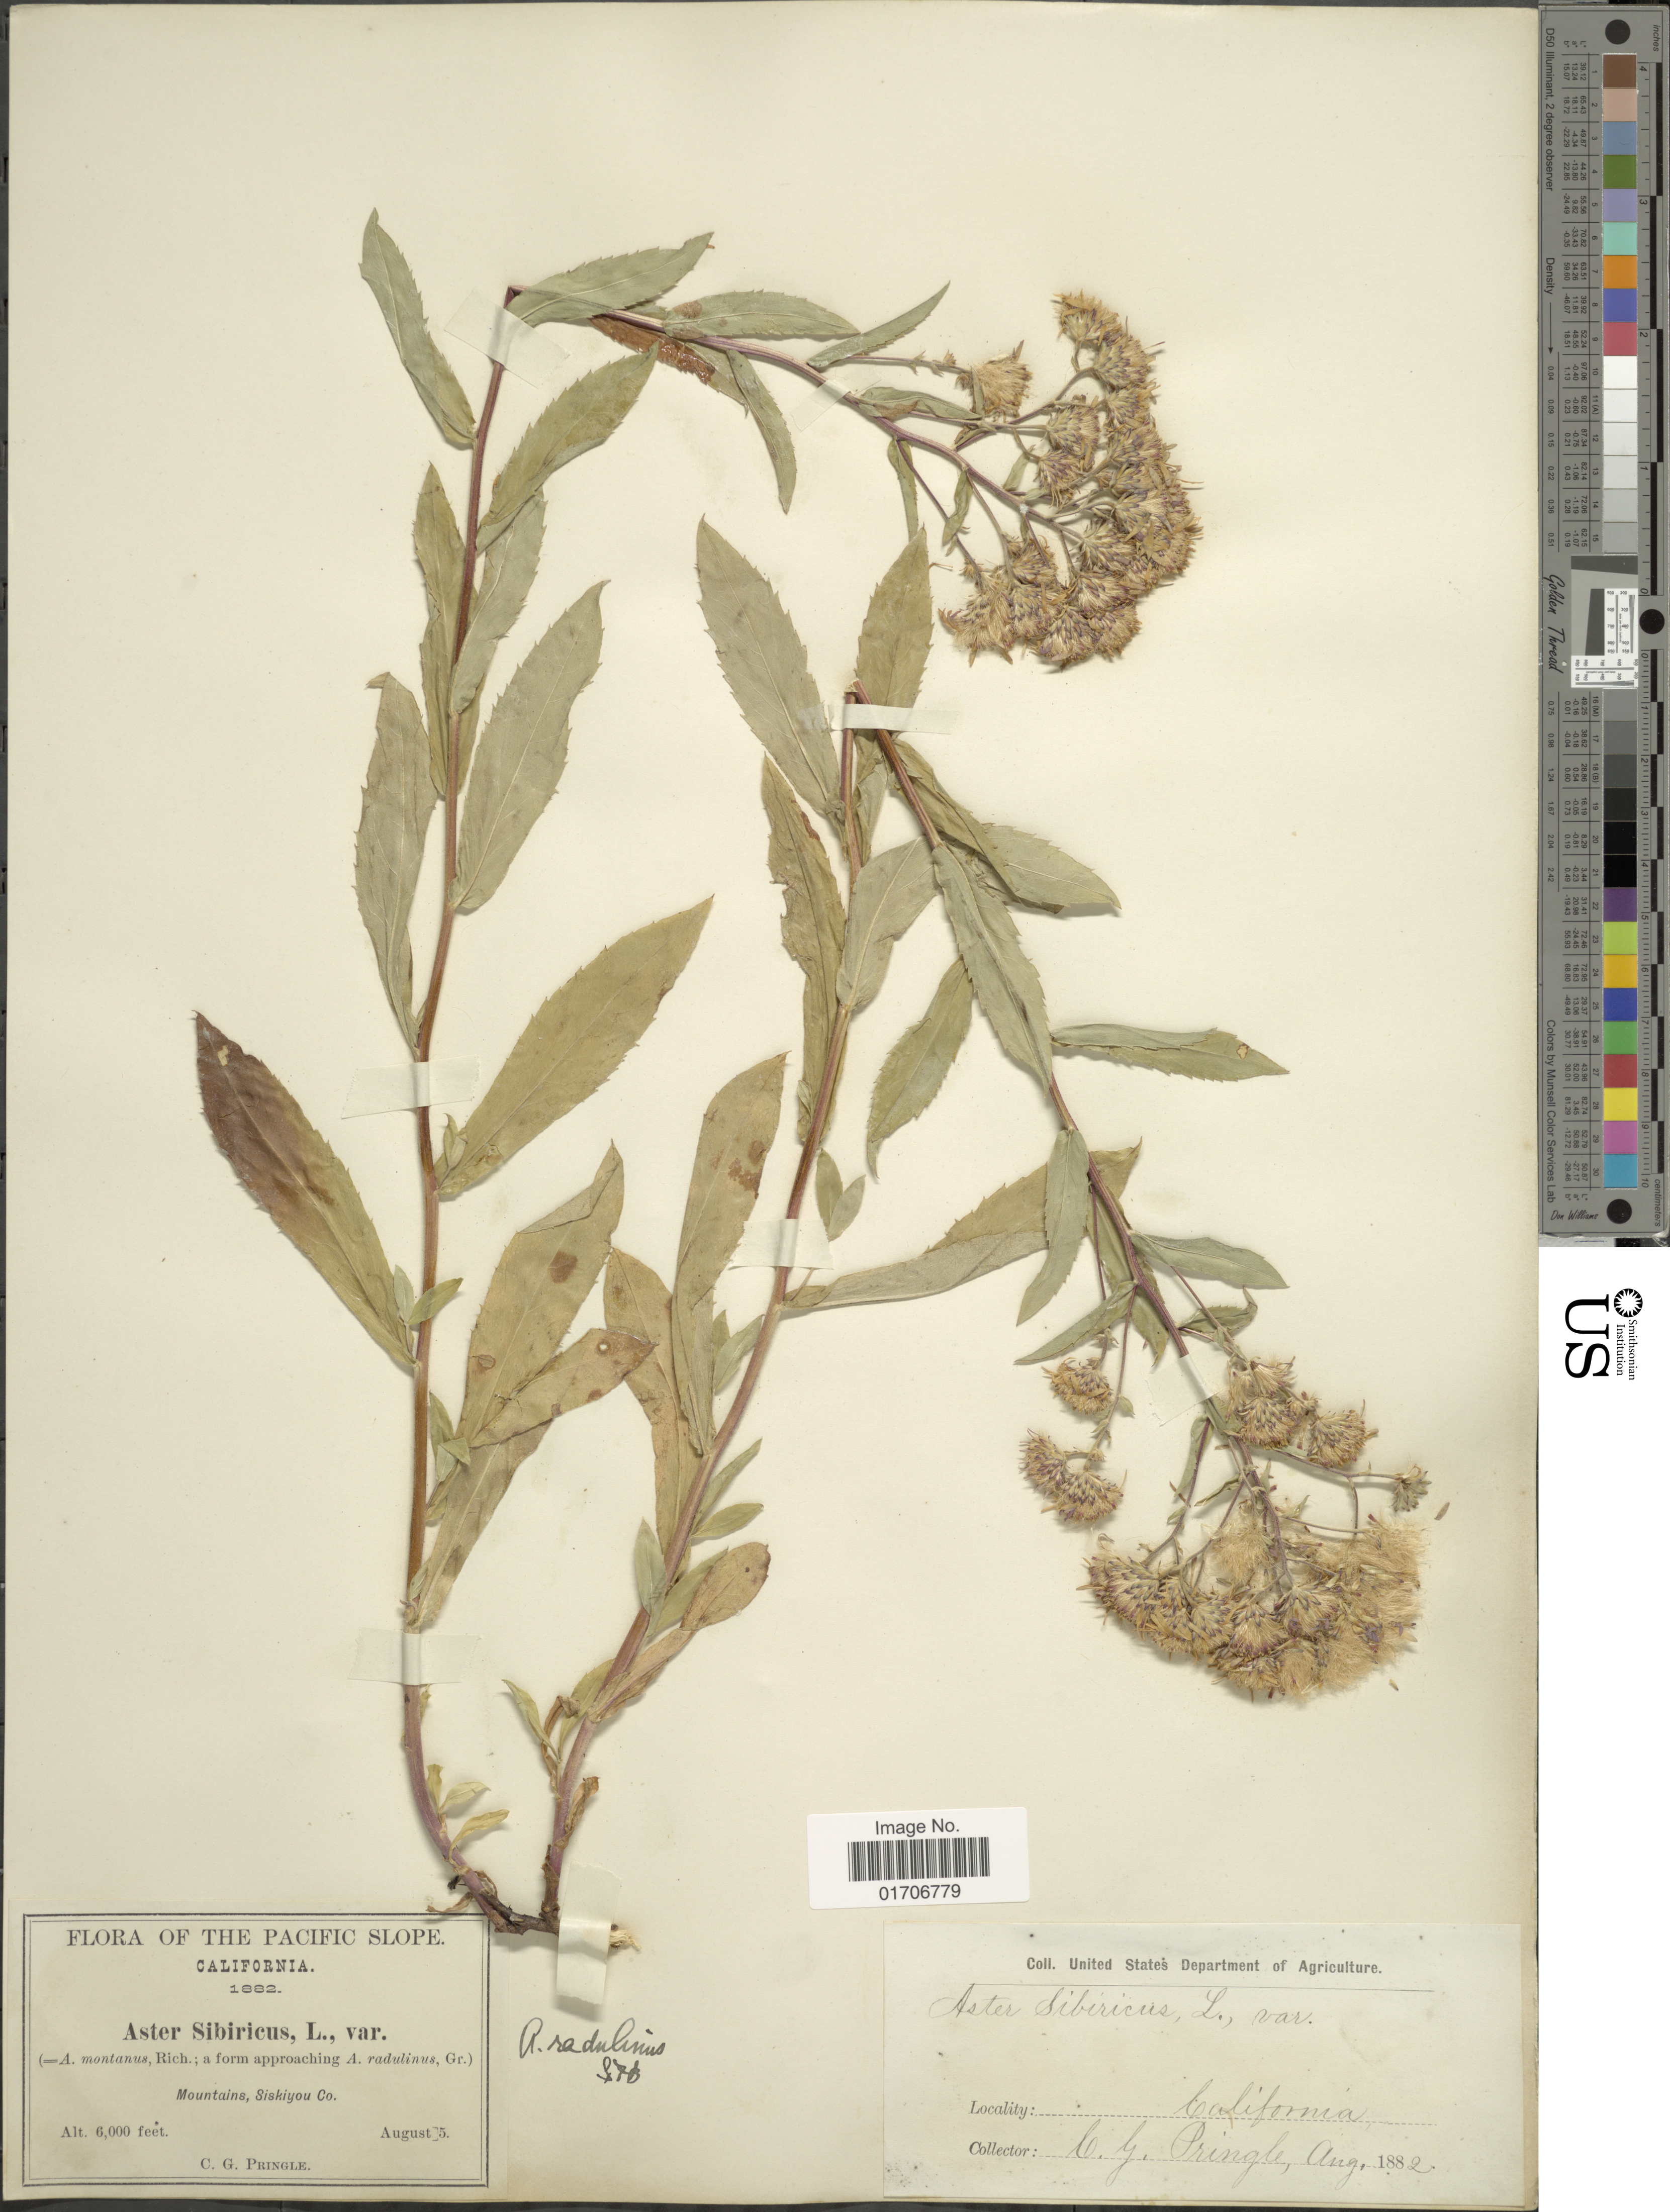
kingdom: Plantae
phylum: Tracheophyta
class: Magnoliopsida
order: Asterales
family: Asteraceae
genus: Eurybia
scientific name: Eurybia radulina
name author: (A. Gray) G.L. Nesom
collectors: C. G. Pringle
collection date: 1882-08-05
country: United States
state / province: California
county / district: Siskiyou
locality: Pacific Slope. California. Mountains, Siskiyou Co.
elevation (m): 1829